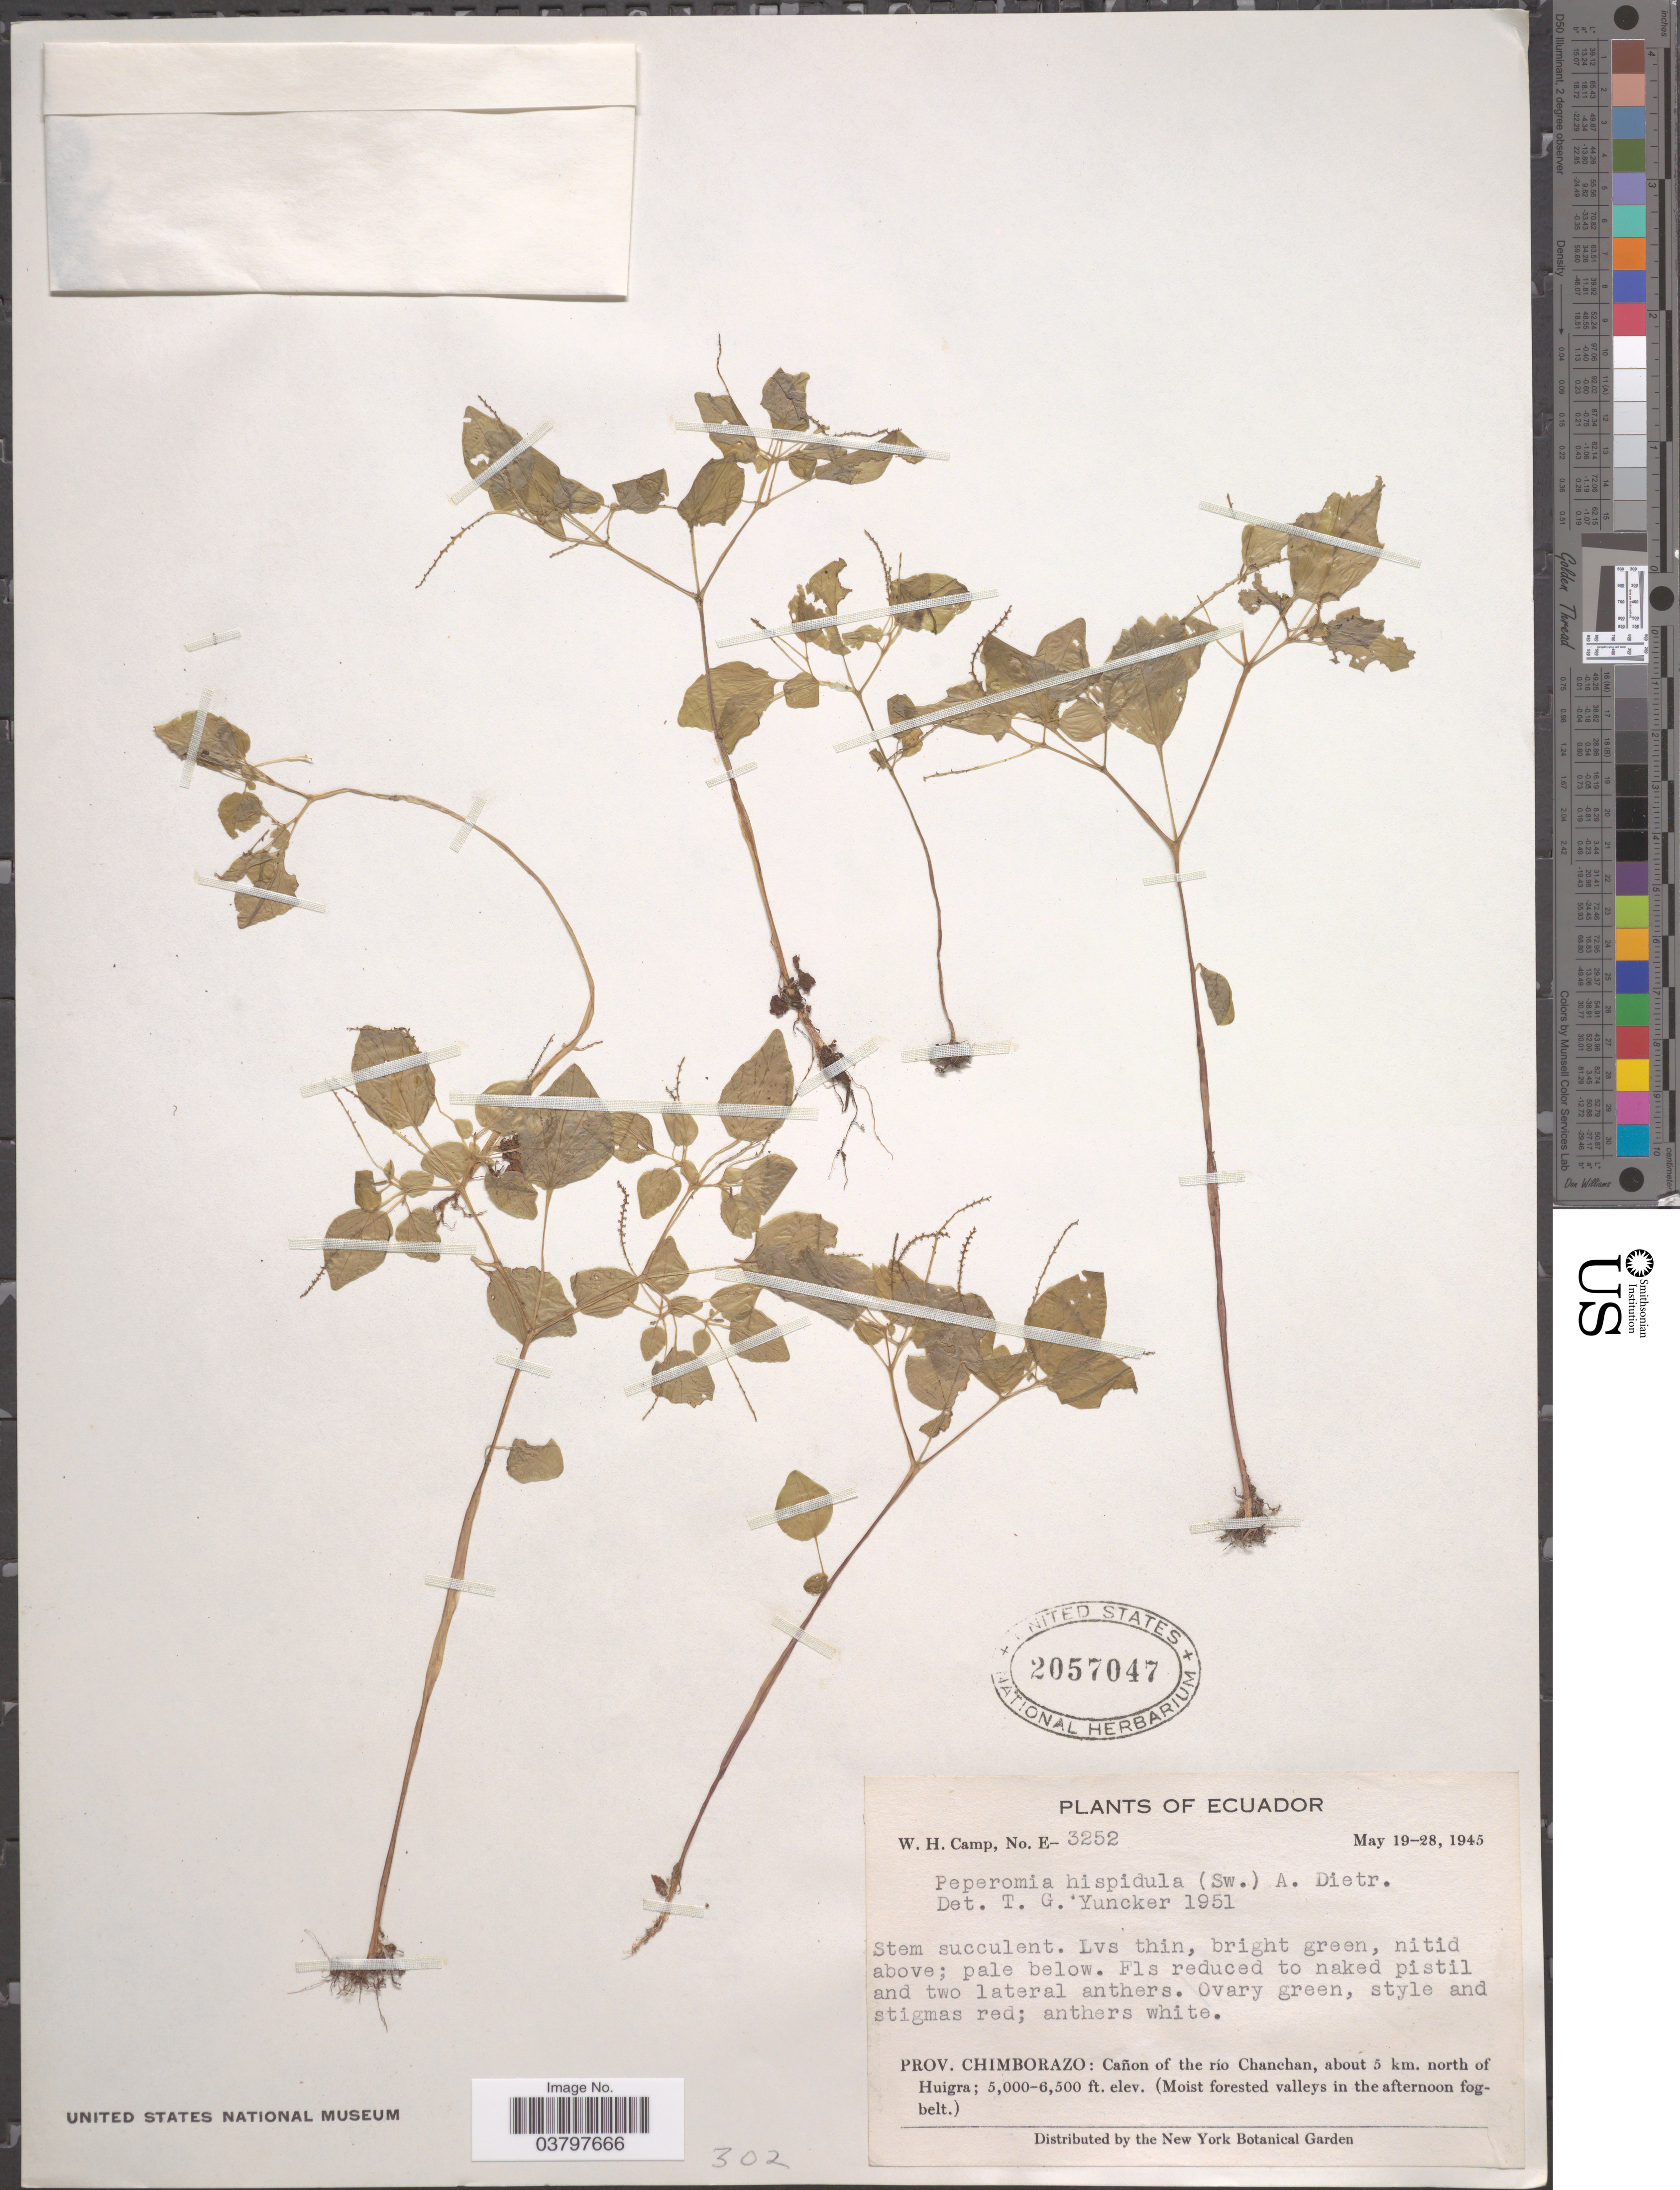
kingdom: Plantae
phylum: Tracheophyta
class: Magnoliopsida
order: Piperales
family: Piperaceae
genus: Peperomia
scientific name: Peperomia hispidula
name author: (Sw.) A. Dietr.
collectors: W. H. Camp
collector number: E-3252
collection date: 1945-05-19/1945-05-28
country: Ecuador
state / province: Chimborazo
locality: Cañon of the río Chanchan, about 5 km. north of Huigra.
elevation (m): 1524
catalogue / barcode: US 2057047